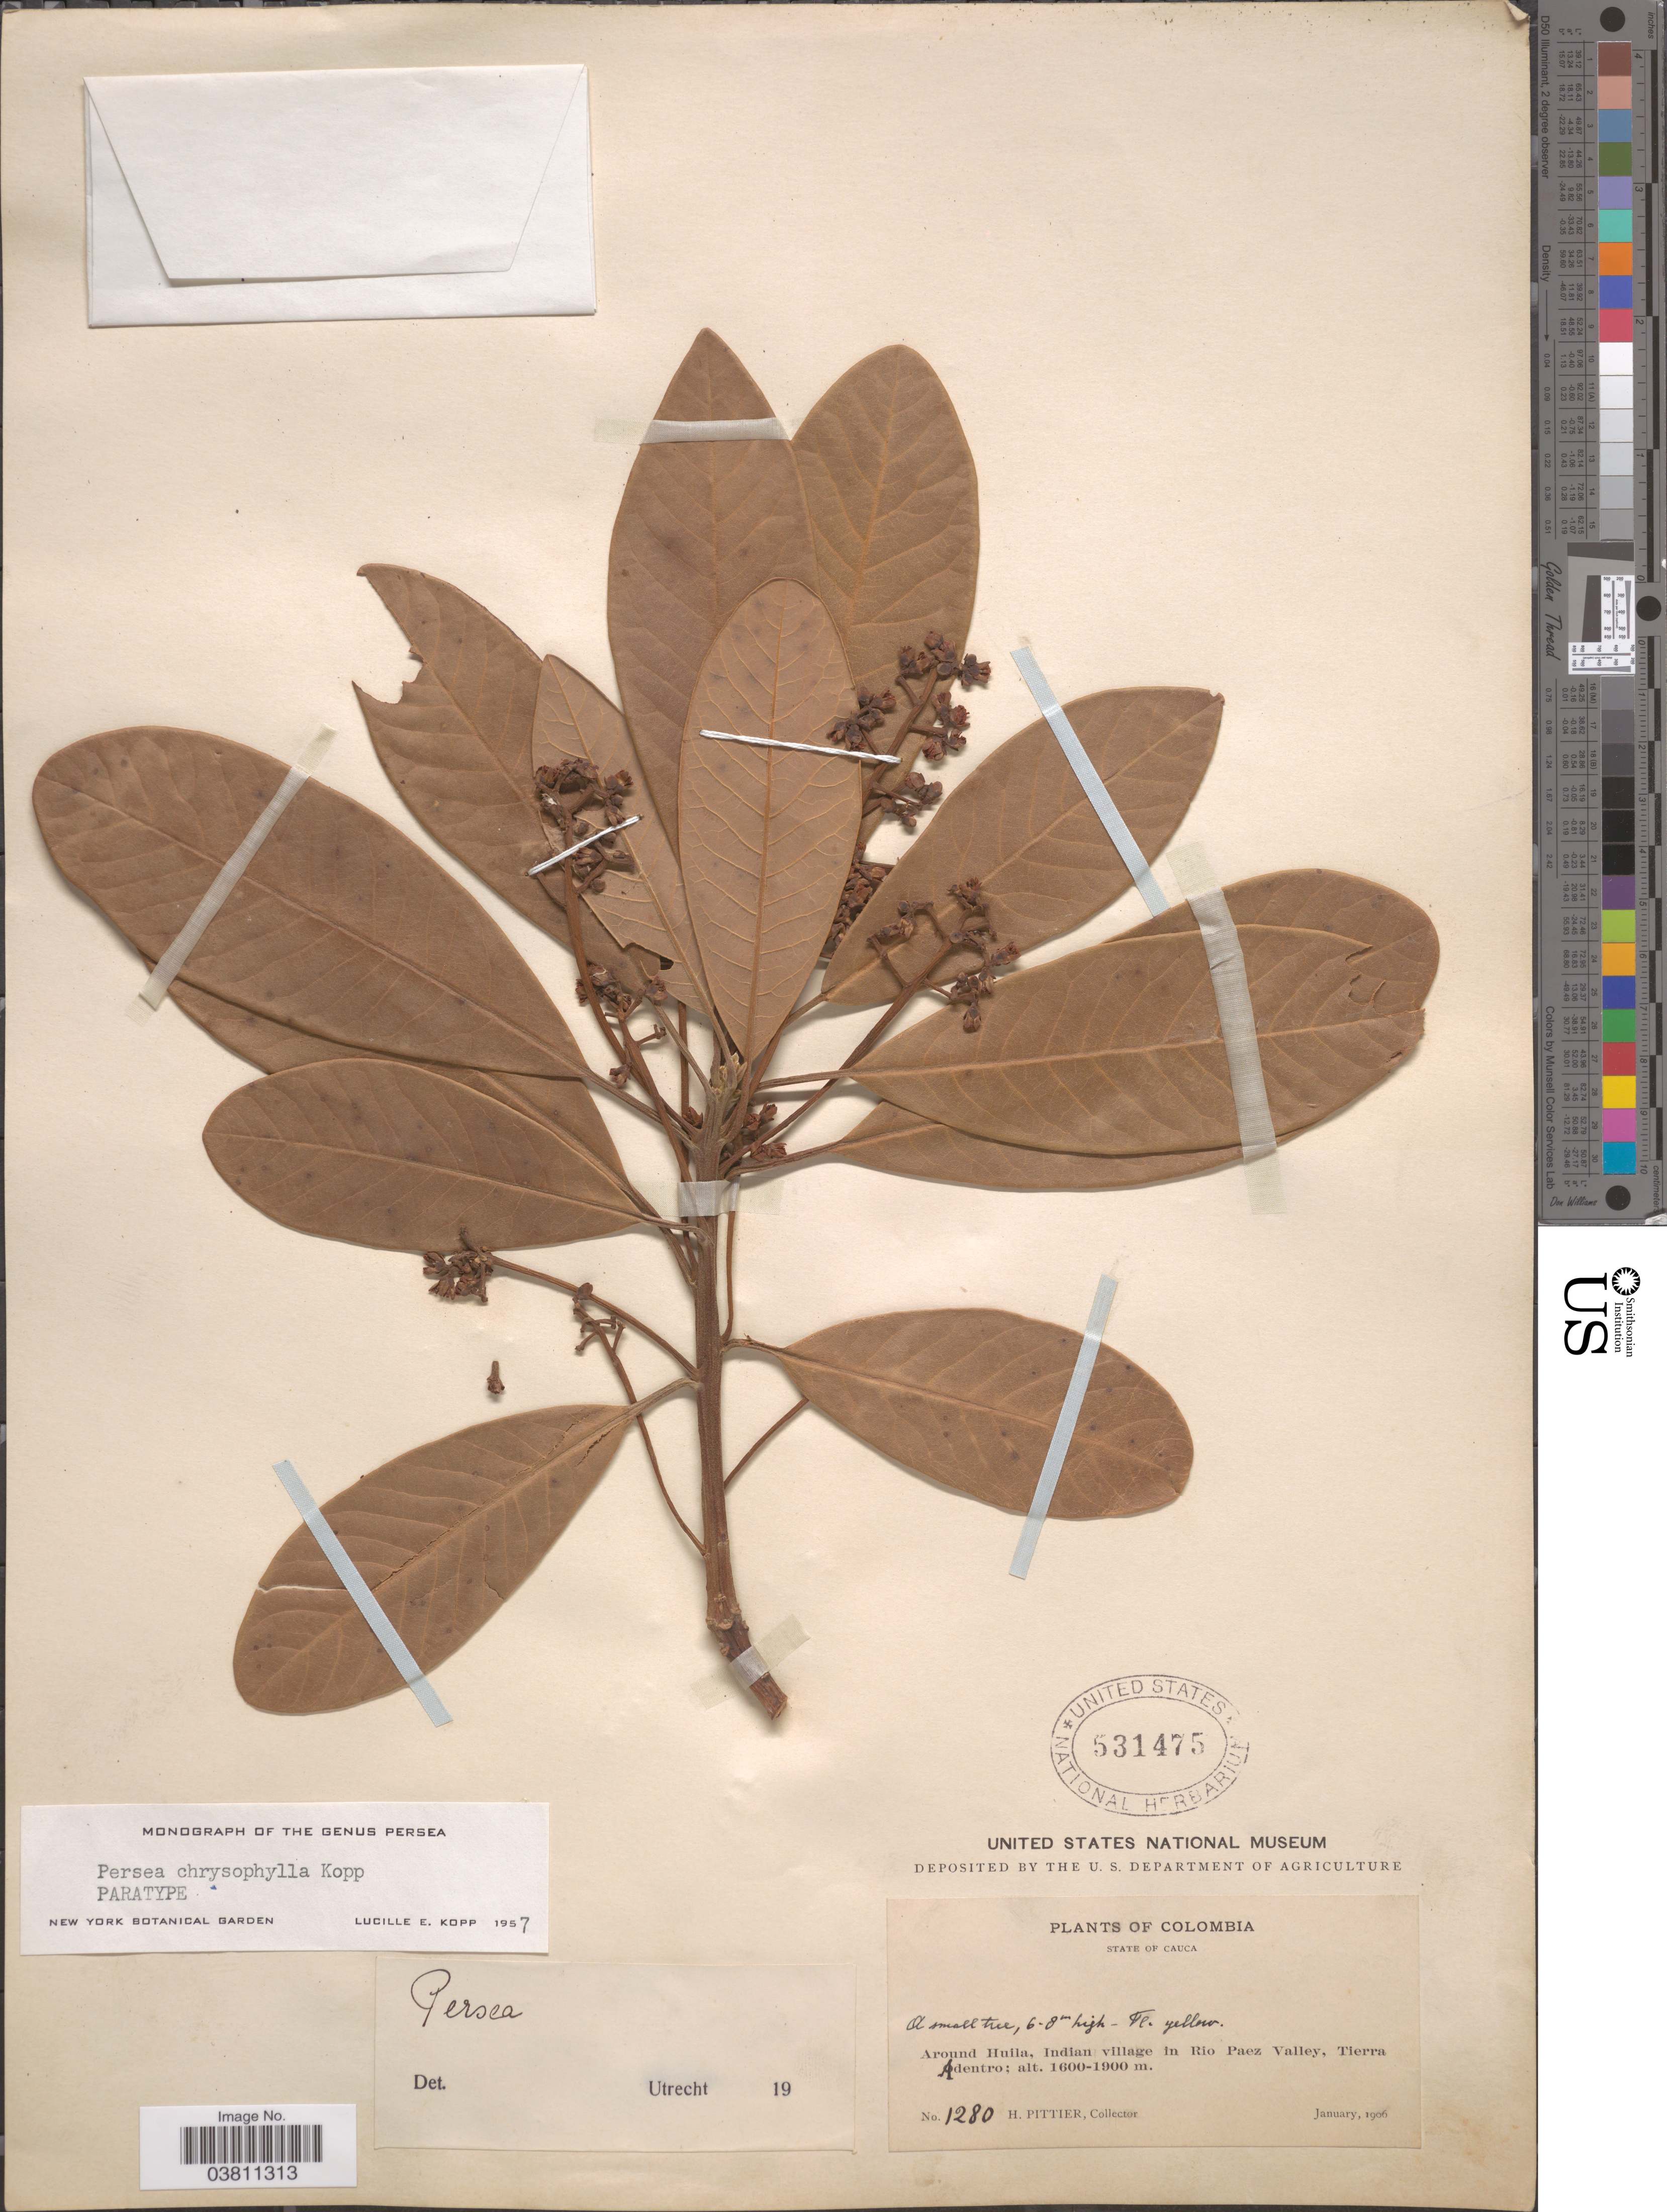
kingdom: Plantae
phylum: Tracheophyta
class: Magnoliopsida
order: Laurales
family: Lauraceae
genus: Persea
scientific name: Persea chrysophylla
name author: L.E. Kopp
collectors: H. F. Pittier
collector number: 1280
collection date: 1906-01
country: Colombia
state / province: Cauca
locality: Around Huila, Indian village in Rio Paez village, Tierra Adentro.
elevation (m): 1600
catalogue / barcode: US 531475